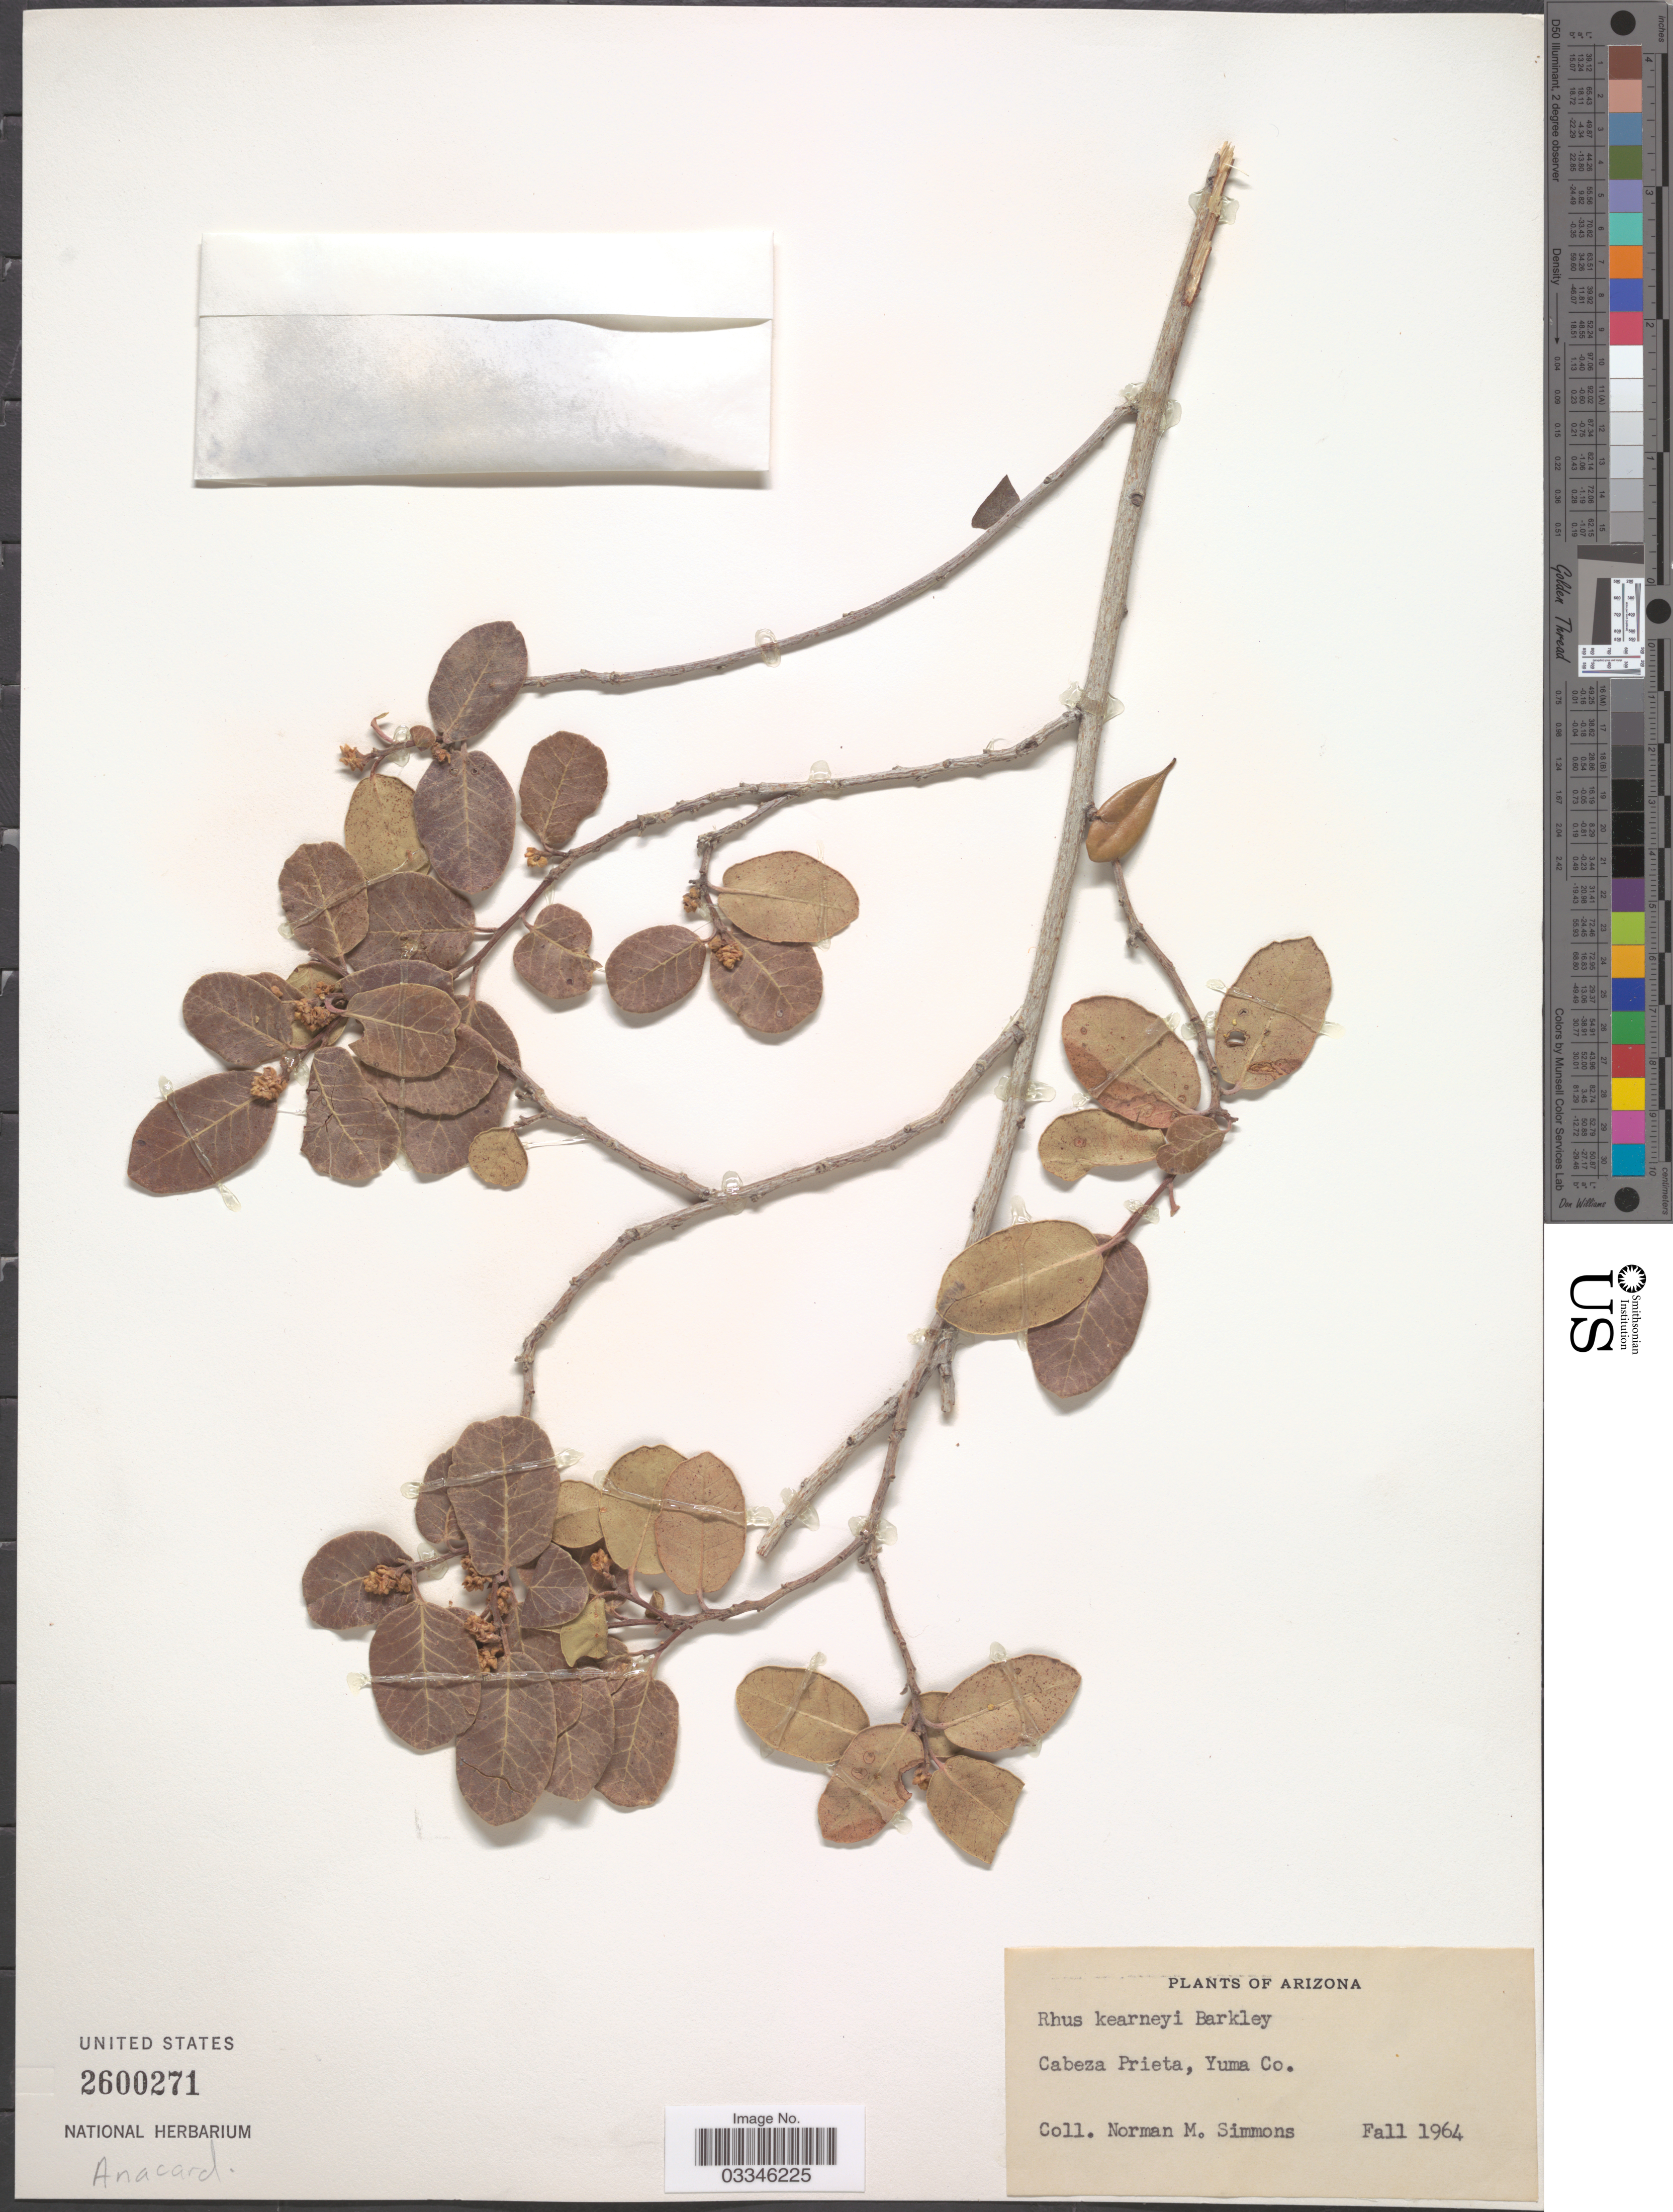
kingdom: Plantae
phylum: Tracheophyta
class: Magnoliopsida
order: Sapindales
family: Anacardiaceae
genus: Rhus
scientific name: Rhus kearneyi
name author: F.A. Barkley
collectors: N. M. Simmons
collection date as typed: Fall 1964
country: United States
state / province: Arizona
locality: Cabeza Prieta, Yuma Co.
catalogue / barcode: US 2600271